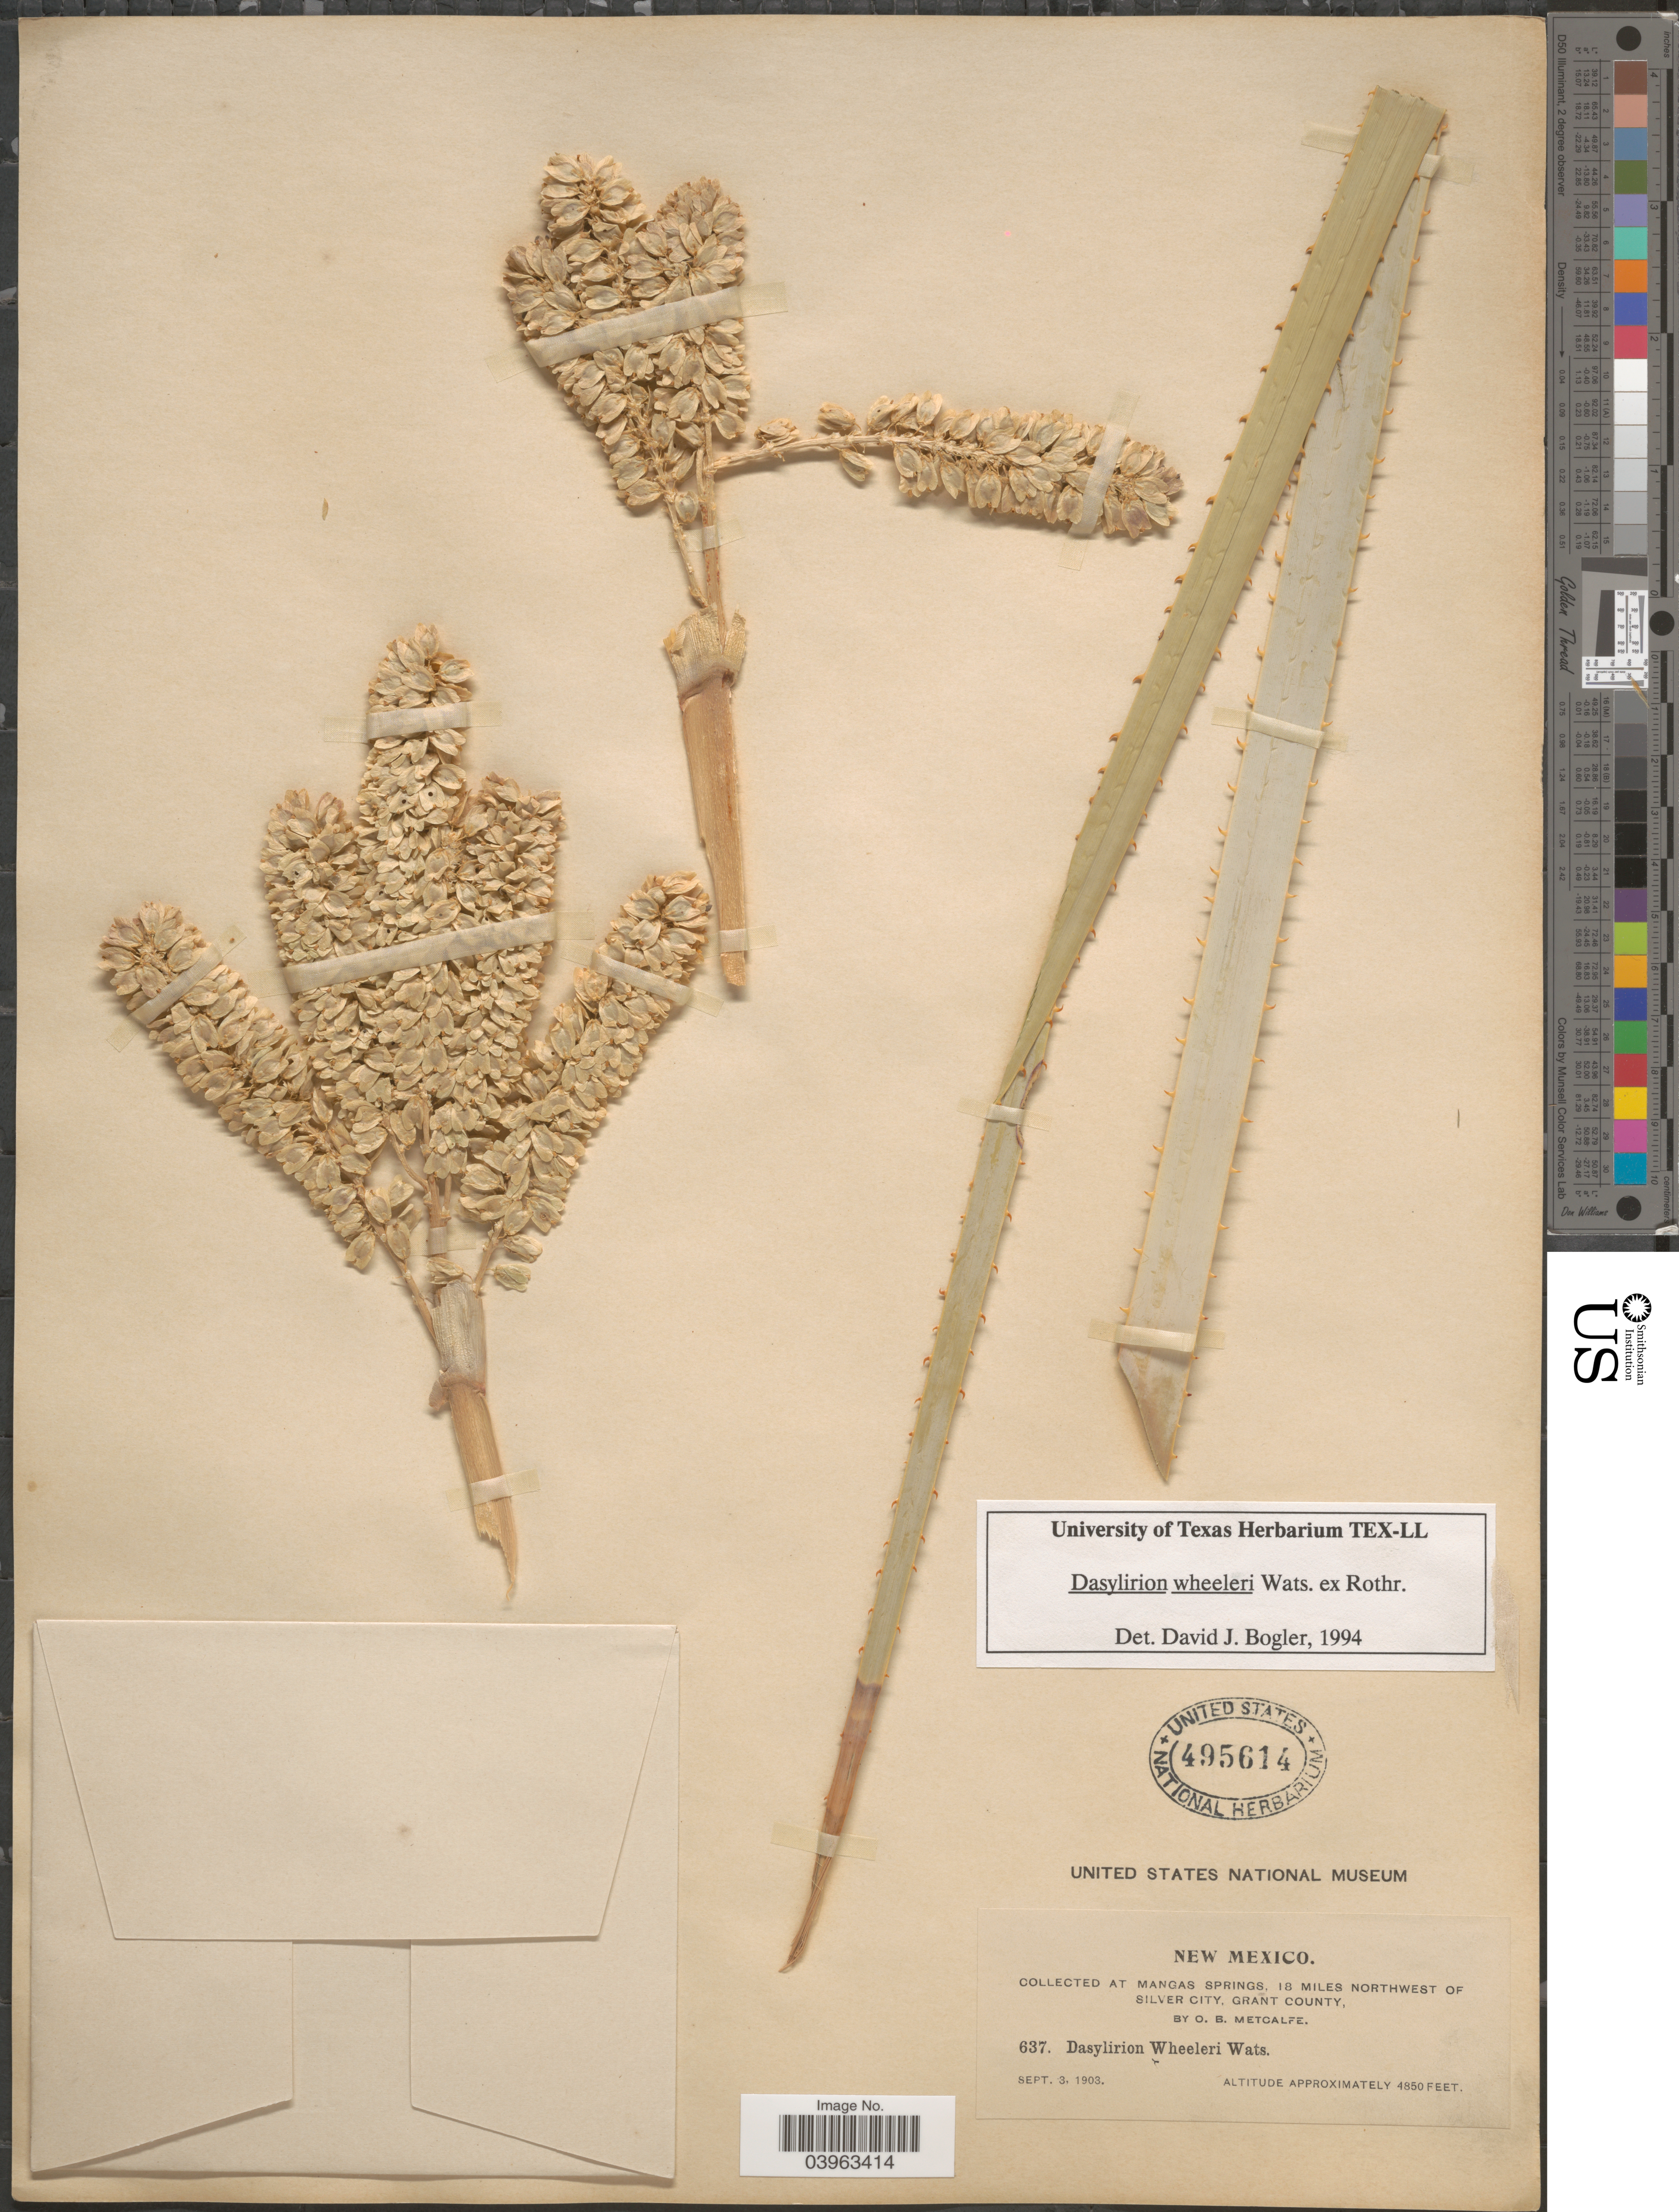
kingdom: Plantae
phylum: Tracheophyta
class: Liliopsida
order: Asparagales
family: Asparagaceae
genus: Dasylirion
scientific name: Dasylirion wheeleri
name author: S. Watson ex Rothr.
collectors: O. B. Metcalfe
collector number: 637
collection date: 1903-09-03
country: United States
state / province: New Mexico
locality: At Mangas Springs, 18 miles northwest of Silver City, Grant County.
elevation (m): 1478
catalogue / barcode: US 495614